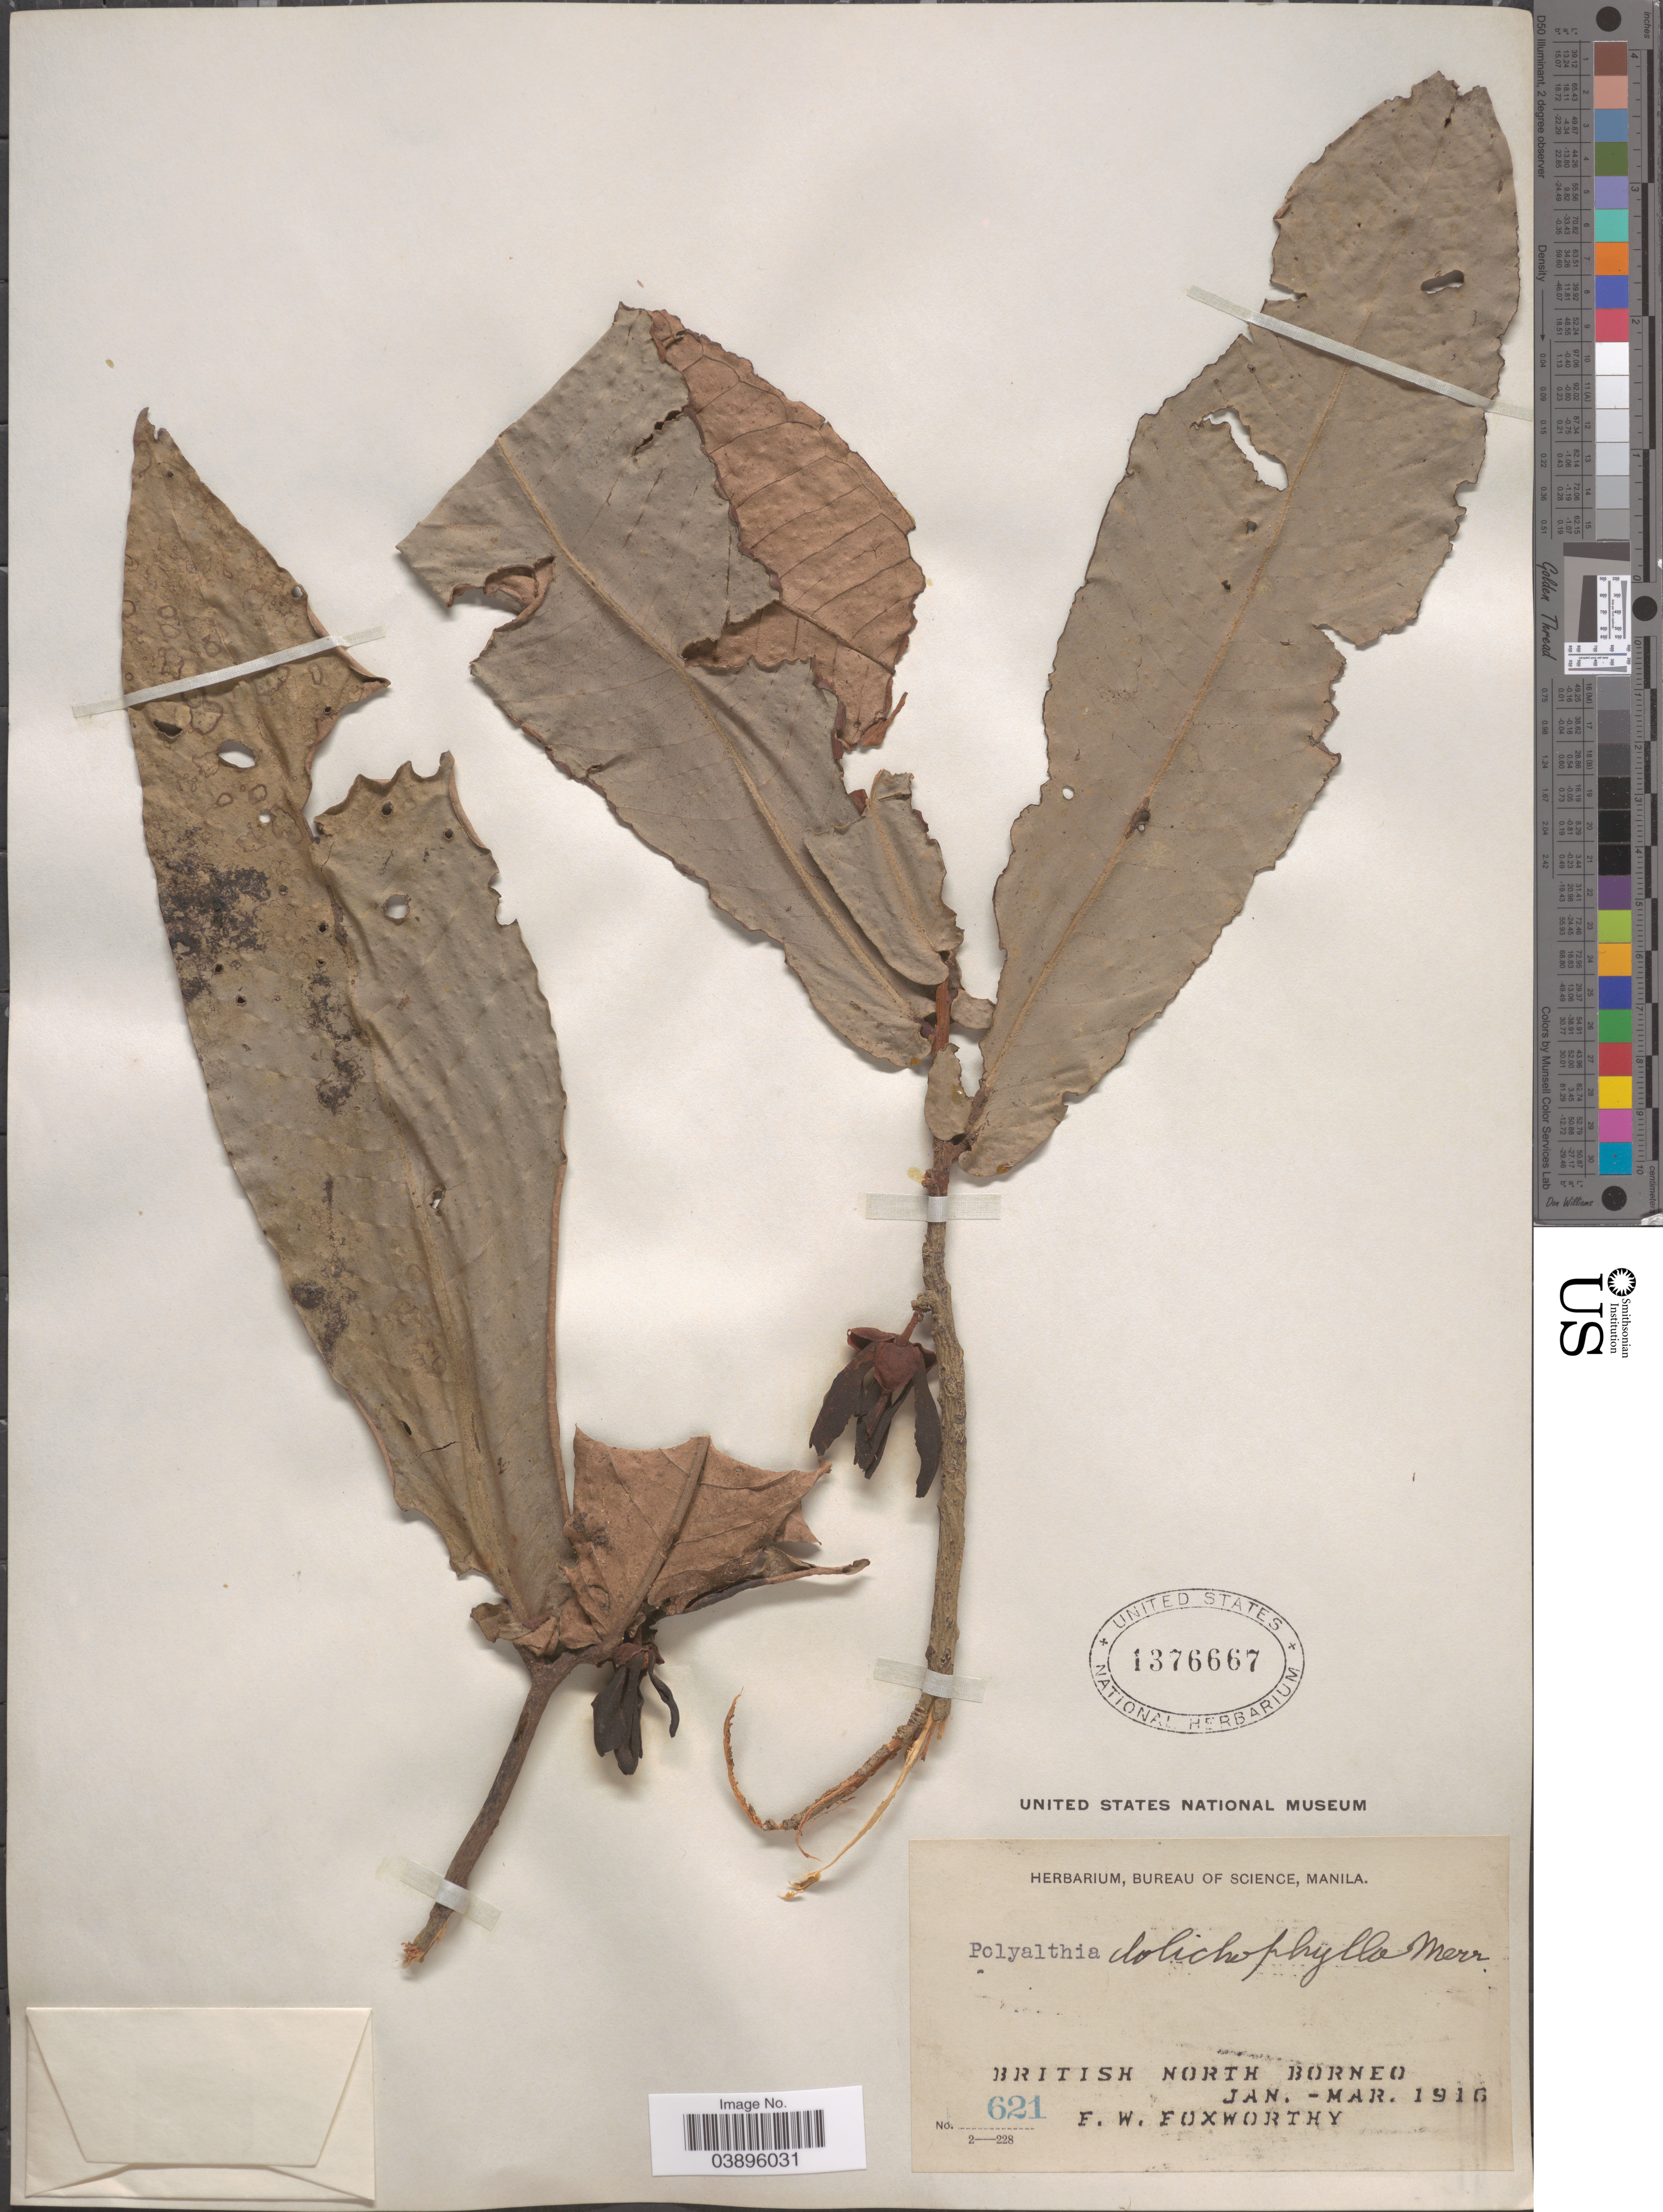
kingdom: Plantae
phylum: Tracheophyta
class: Magnoliopsida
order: Magnoliales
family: Annonaceae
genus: Polyalthia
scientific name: Polyalthia dolichophylla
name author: Merr.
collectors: F. W. Foxworthy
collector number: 621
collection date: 1916-01/1916-03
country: Malaysia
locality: British North Borneo.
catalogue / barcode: US 1376667